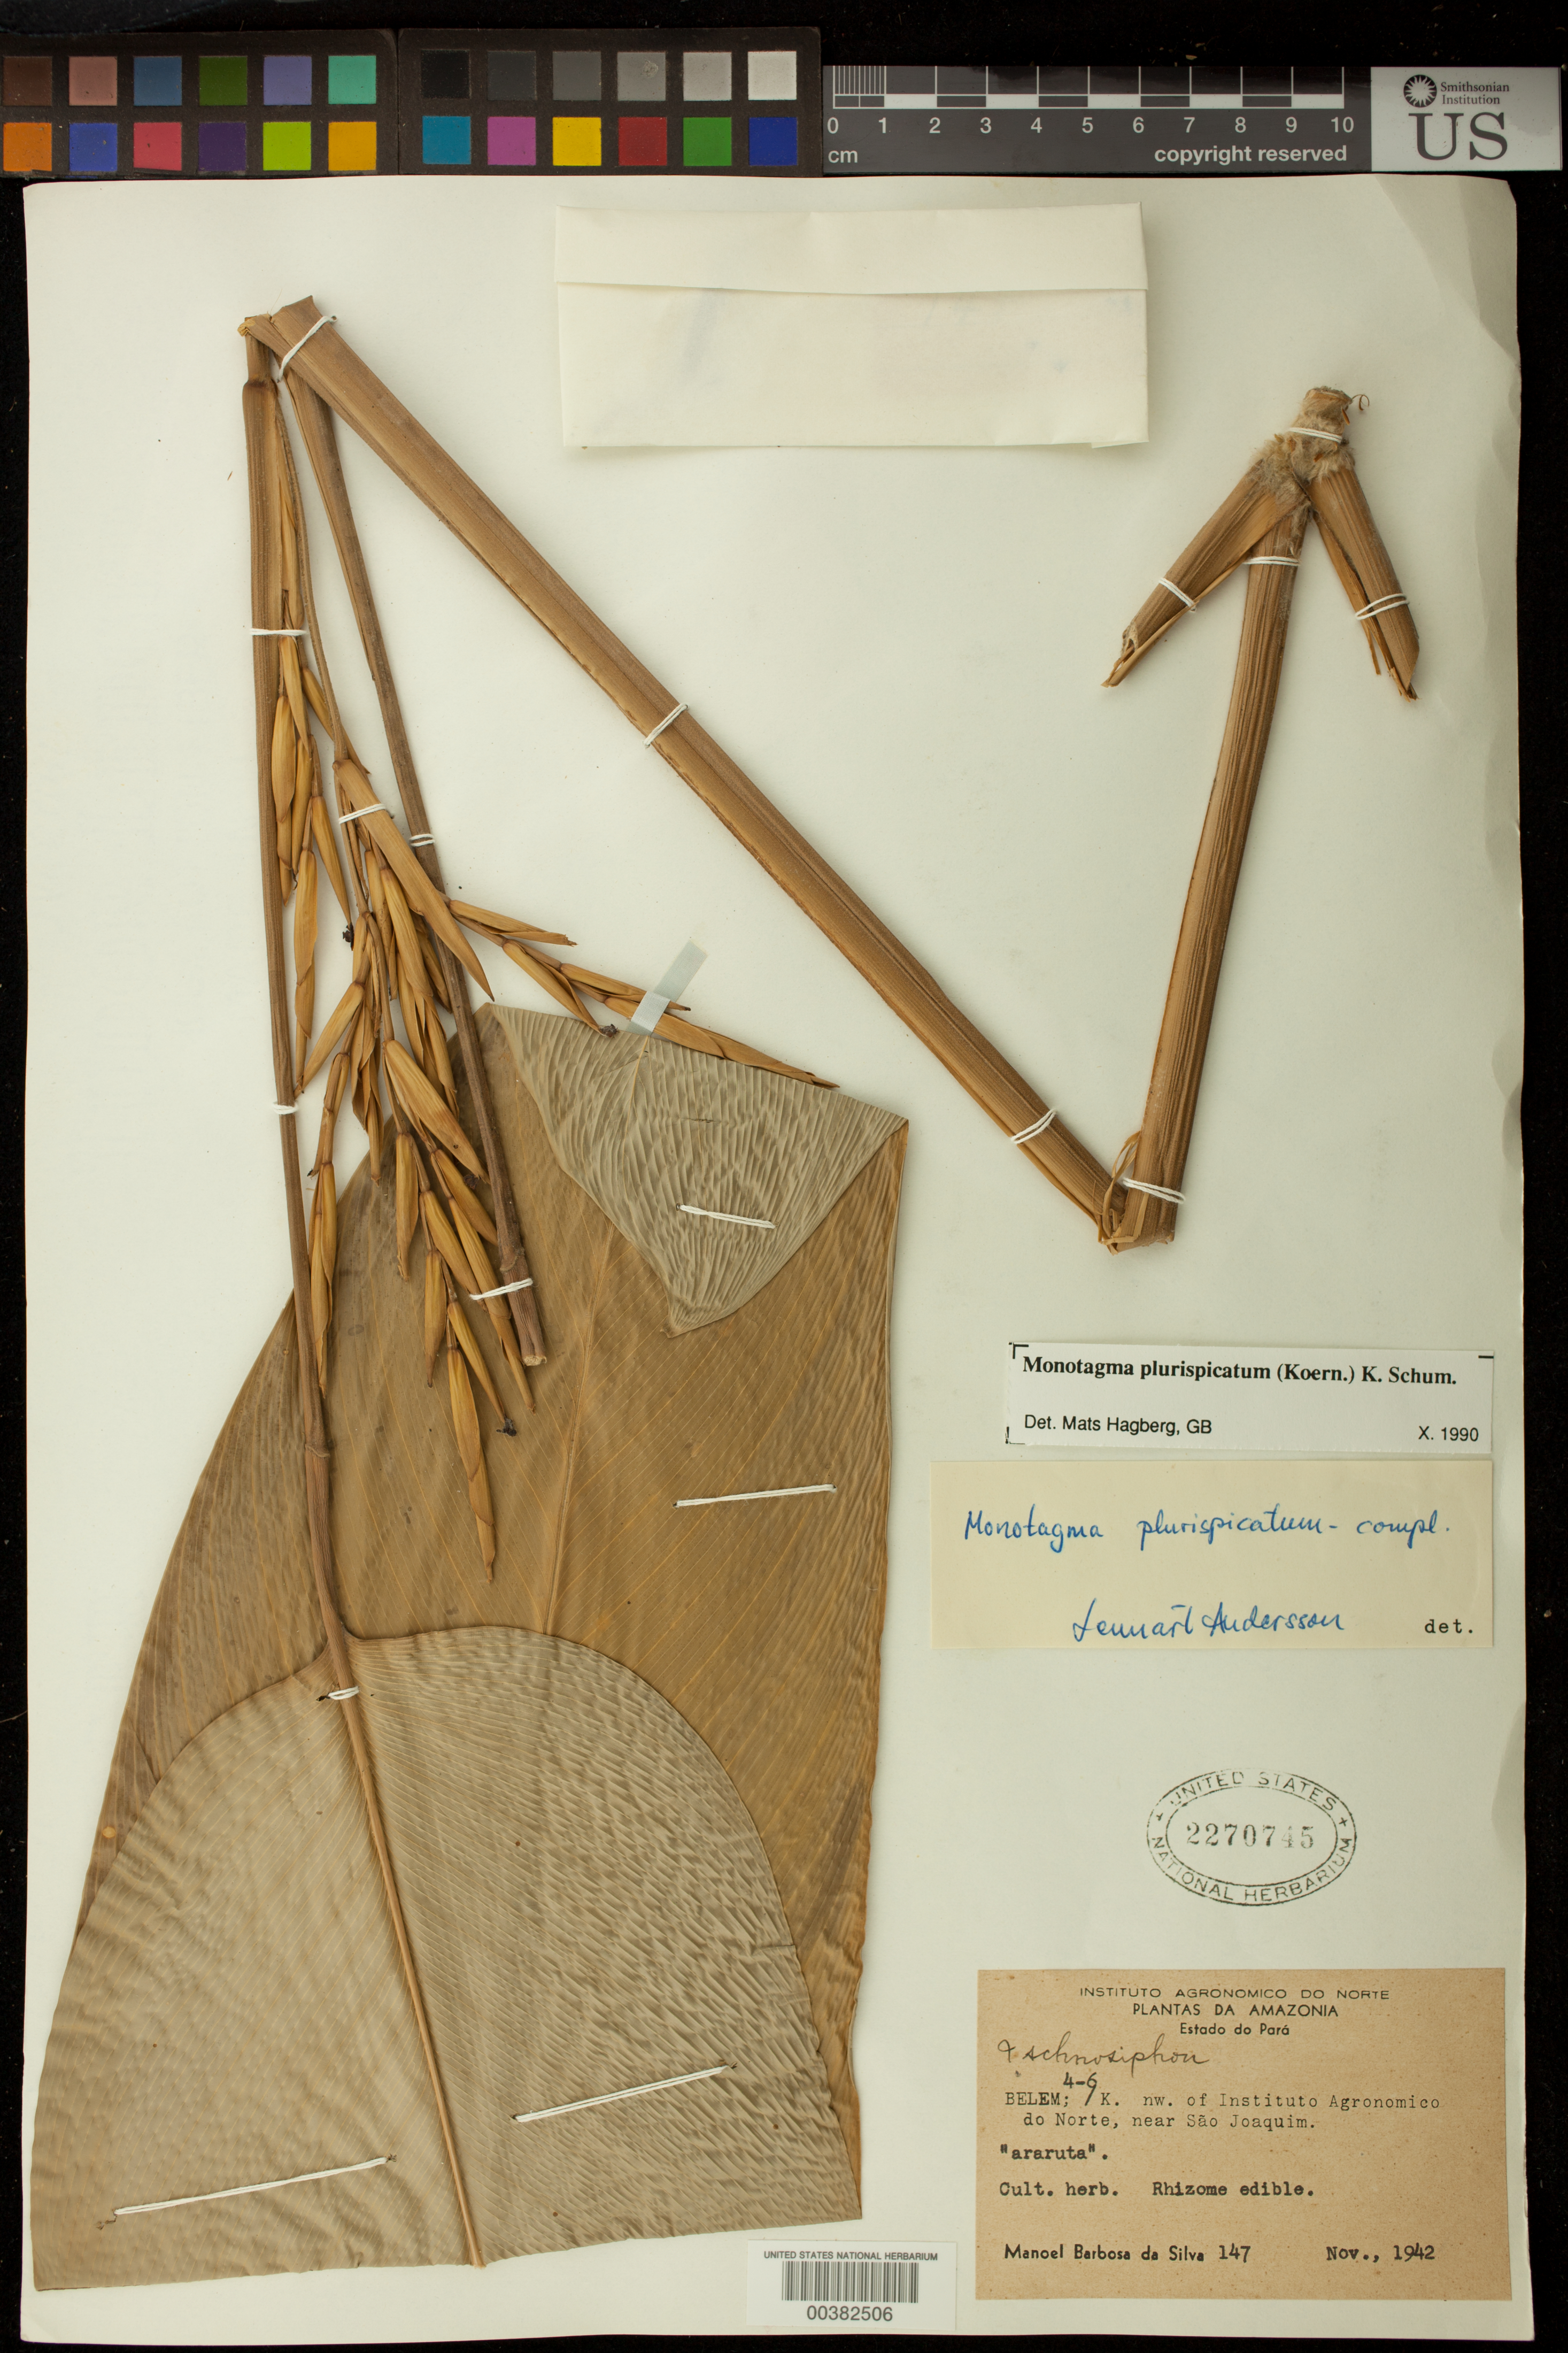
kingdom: Plantae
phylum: Tracheophyta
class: Liliopsida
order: Zingiberales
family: Marantaceae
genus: Monotagma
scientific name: Monotagma plurispicatum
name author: (Koern.) K. Schum.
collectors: W. Weingart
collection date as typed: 09 Apr 1914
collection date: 1914-04-09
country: Germany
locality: Gorgenthal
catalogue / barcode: US 2270745